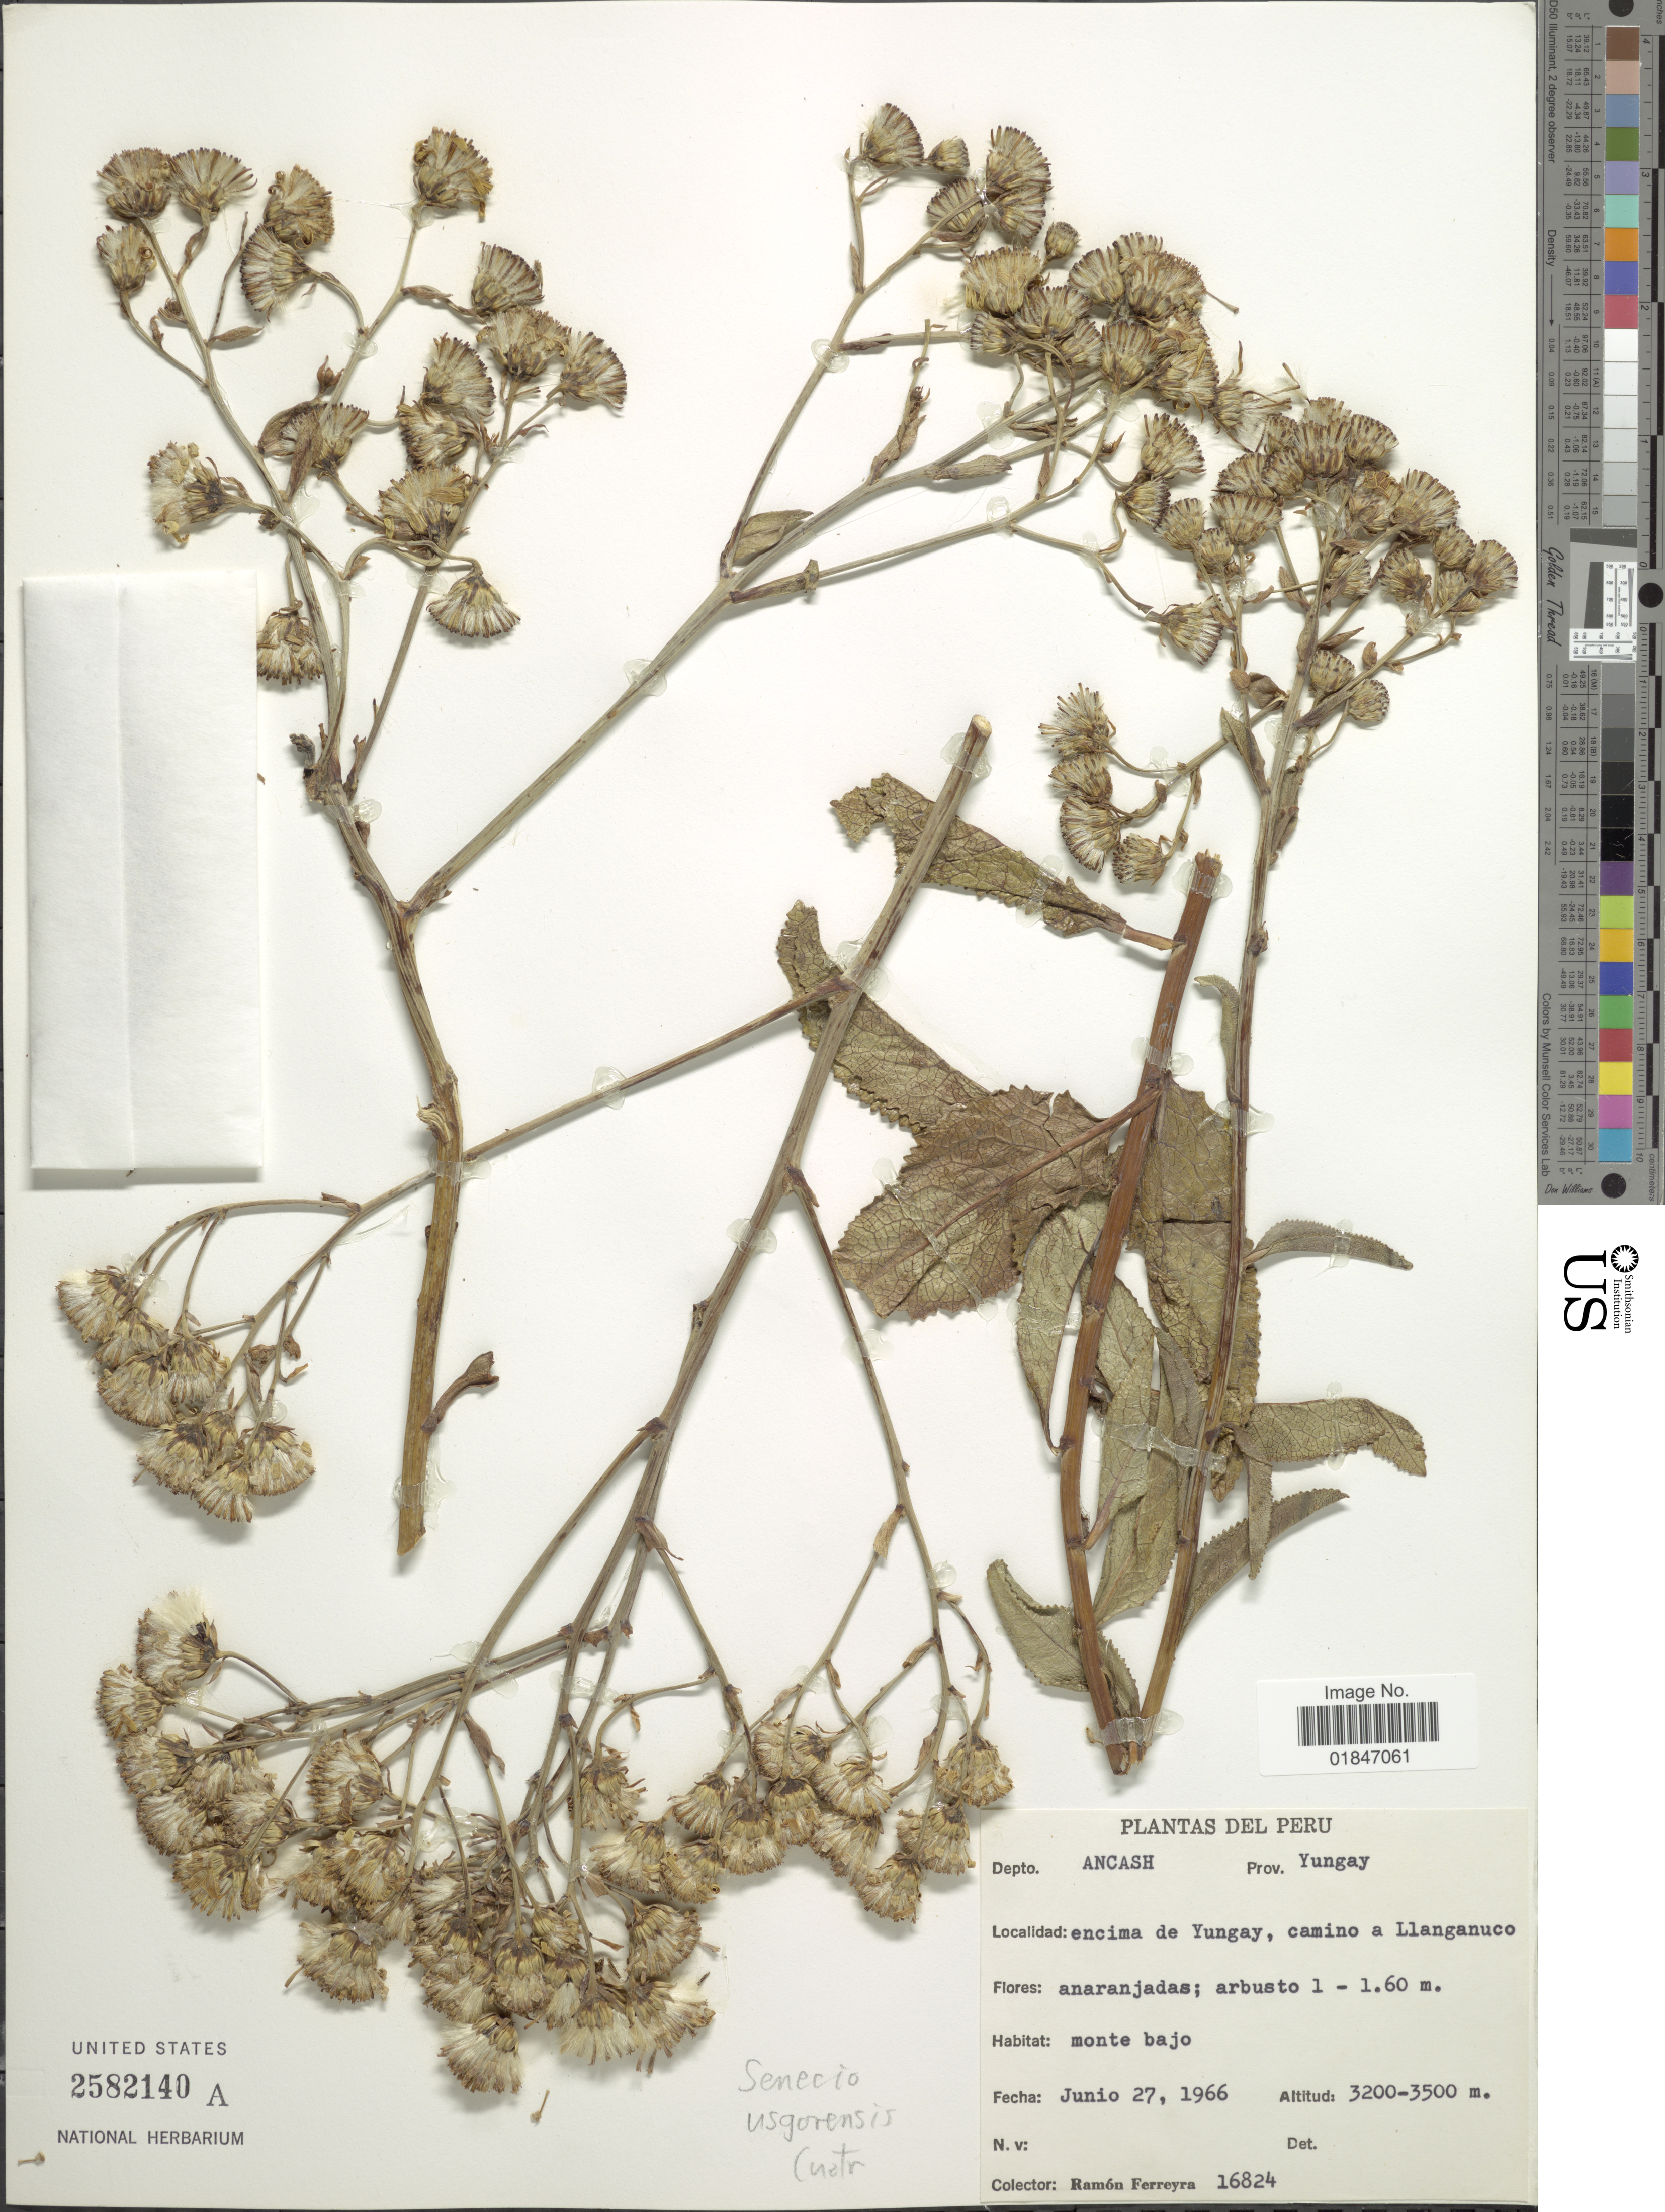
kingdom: Plantae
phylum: Tracheophyta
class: Magnoliopsida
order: Asterales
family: Asteraceae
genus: Dendrophorbium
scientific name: Dendrophorbium usgorense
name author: (Cuatrec.) C. Jeffrey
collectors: R. A. Ferreyra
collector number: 16824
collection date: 1966-06-27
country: Peru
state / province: Ancash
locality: Depto. Ancash. Prov, Yungay. Encima de Yungay, camino a Llanganuco.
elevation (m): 3200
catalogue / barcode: US 2582140A